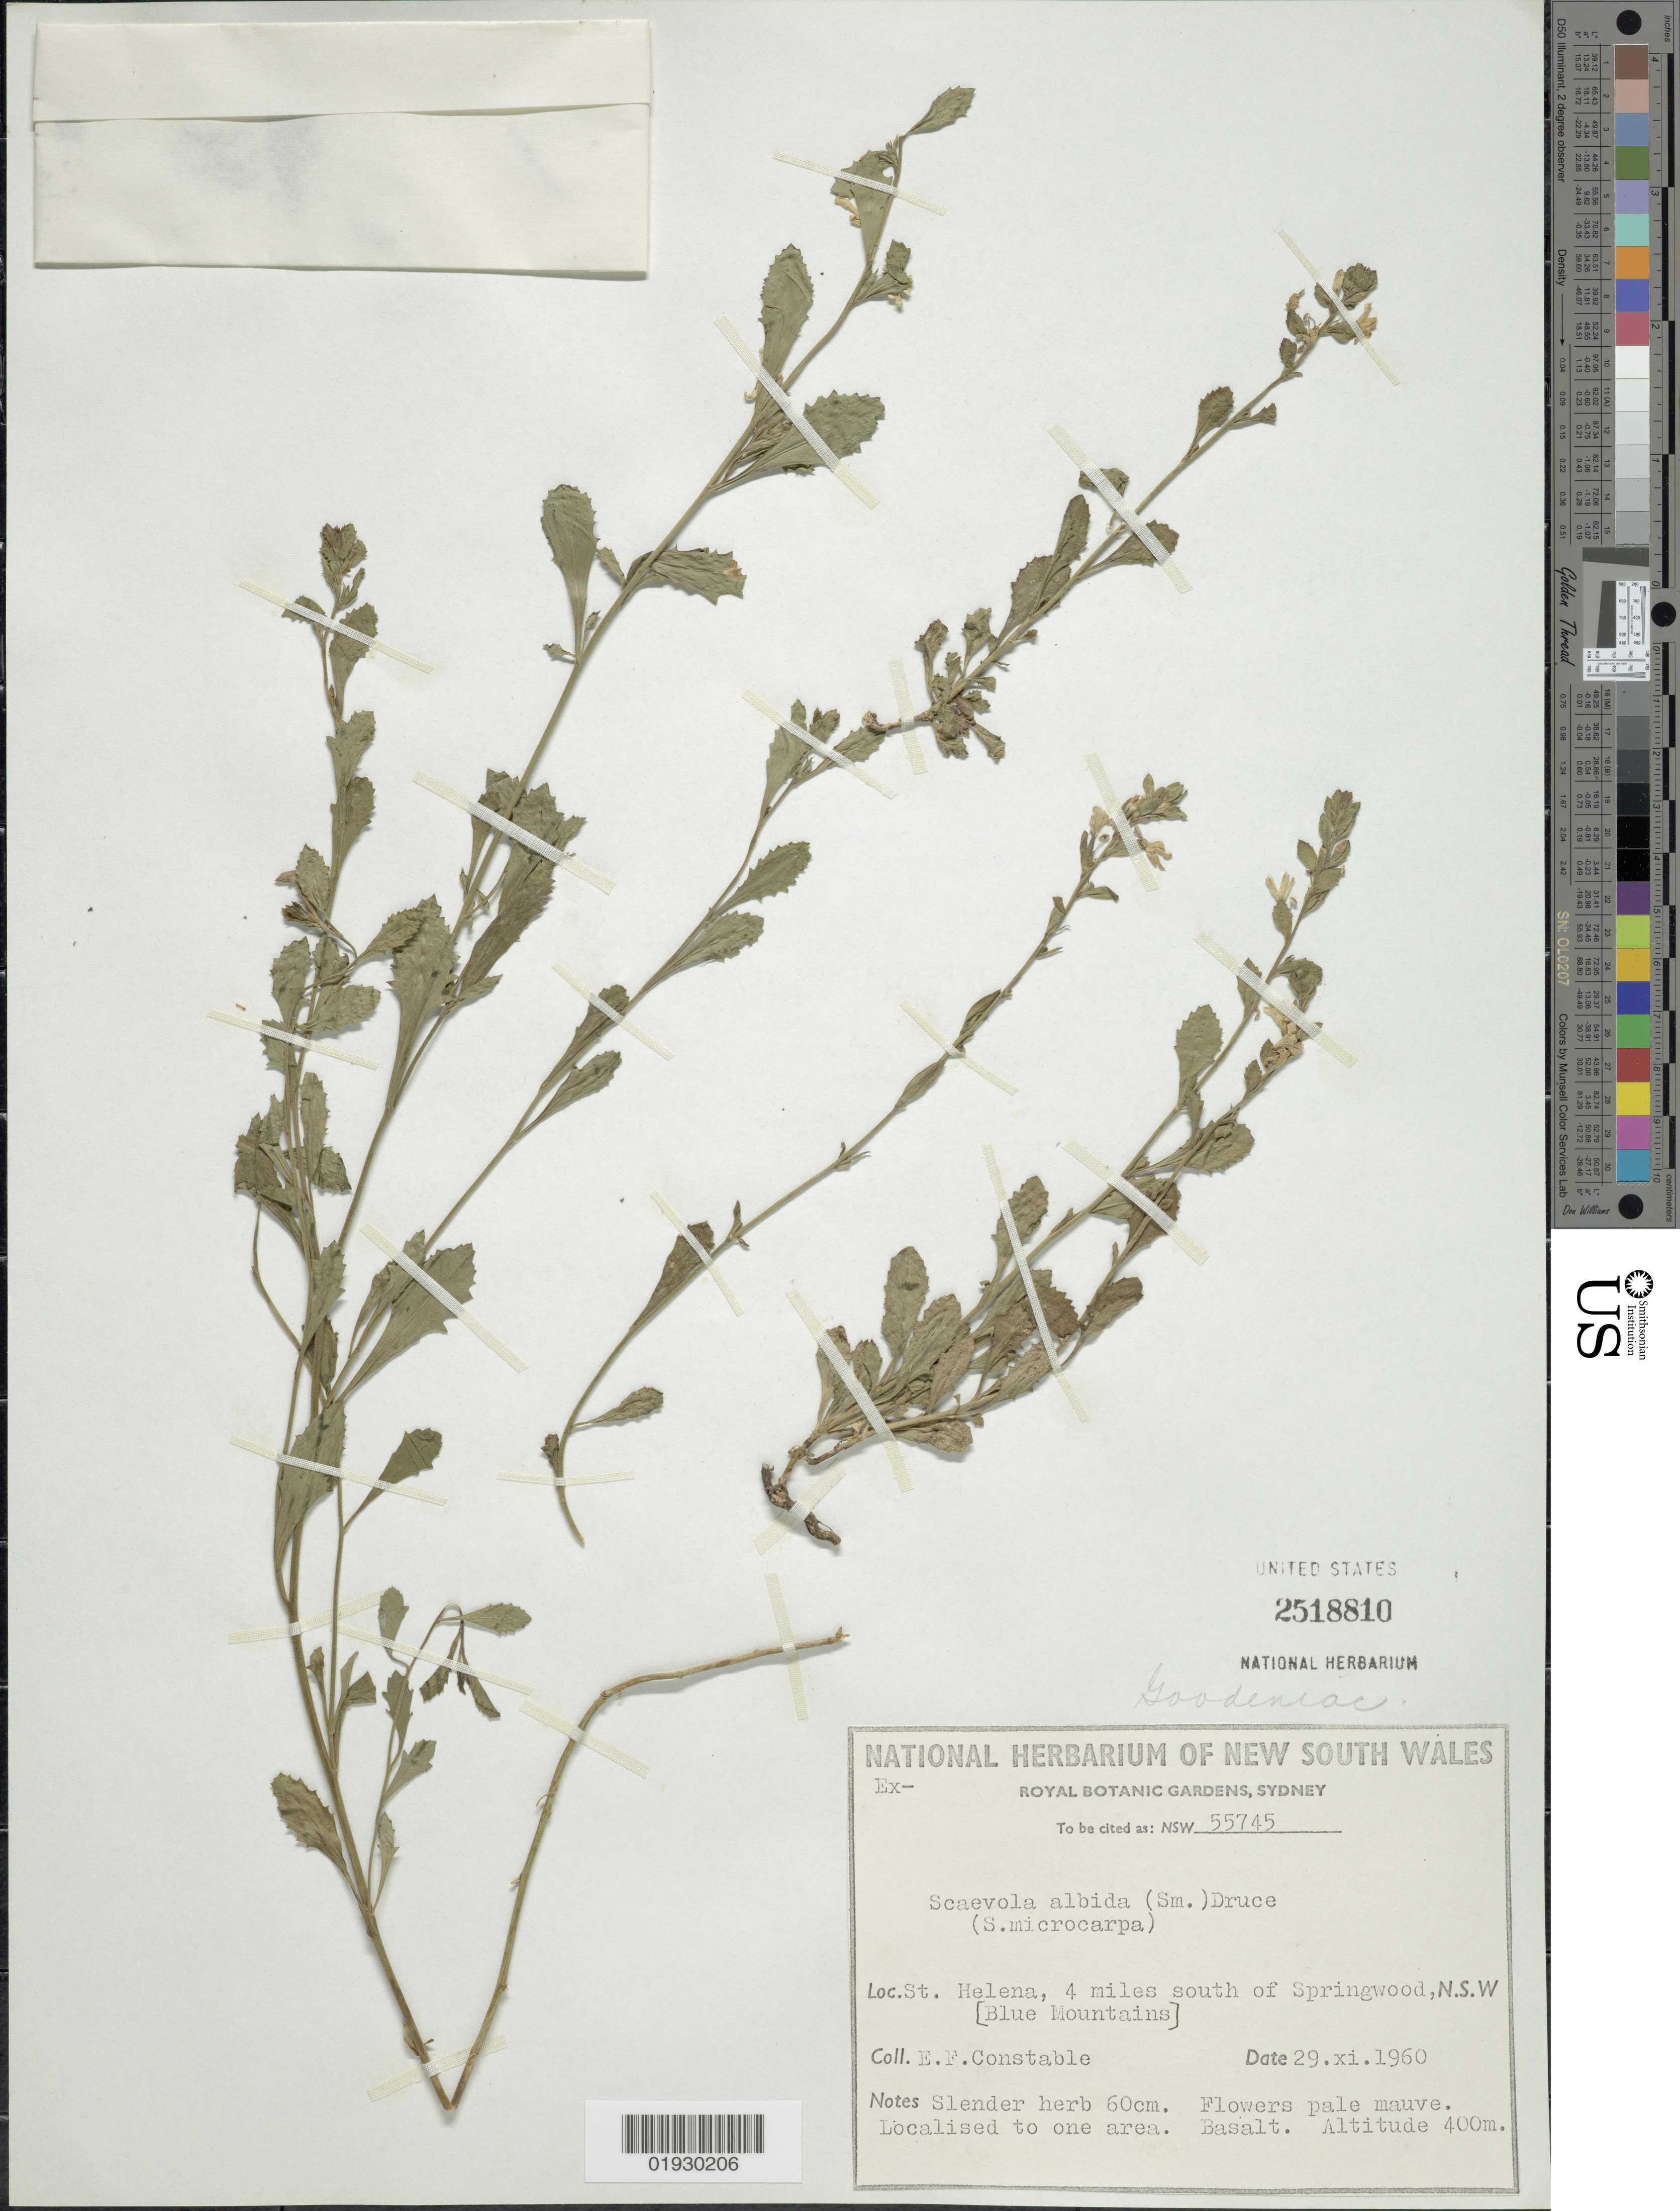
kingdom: Plantae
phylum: Tracheophyta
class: Magnoliopsida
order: Asterales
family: Goodeniaceae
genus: Scaevola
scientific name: Scaevola albida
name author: (Sm.) Druce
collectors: E. F. Constable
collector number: NSW55745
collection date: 1960-11-29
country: Australia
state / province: New South Wales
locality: St. Helena, 4 miles south of Springwood, N.S.W [Blue Mountains].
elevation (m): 400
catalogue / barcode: US 2518810